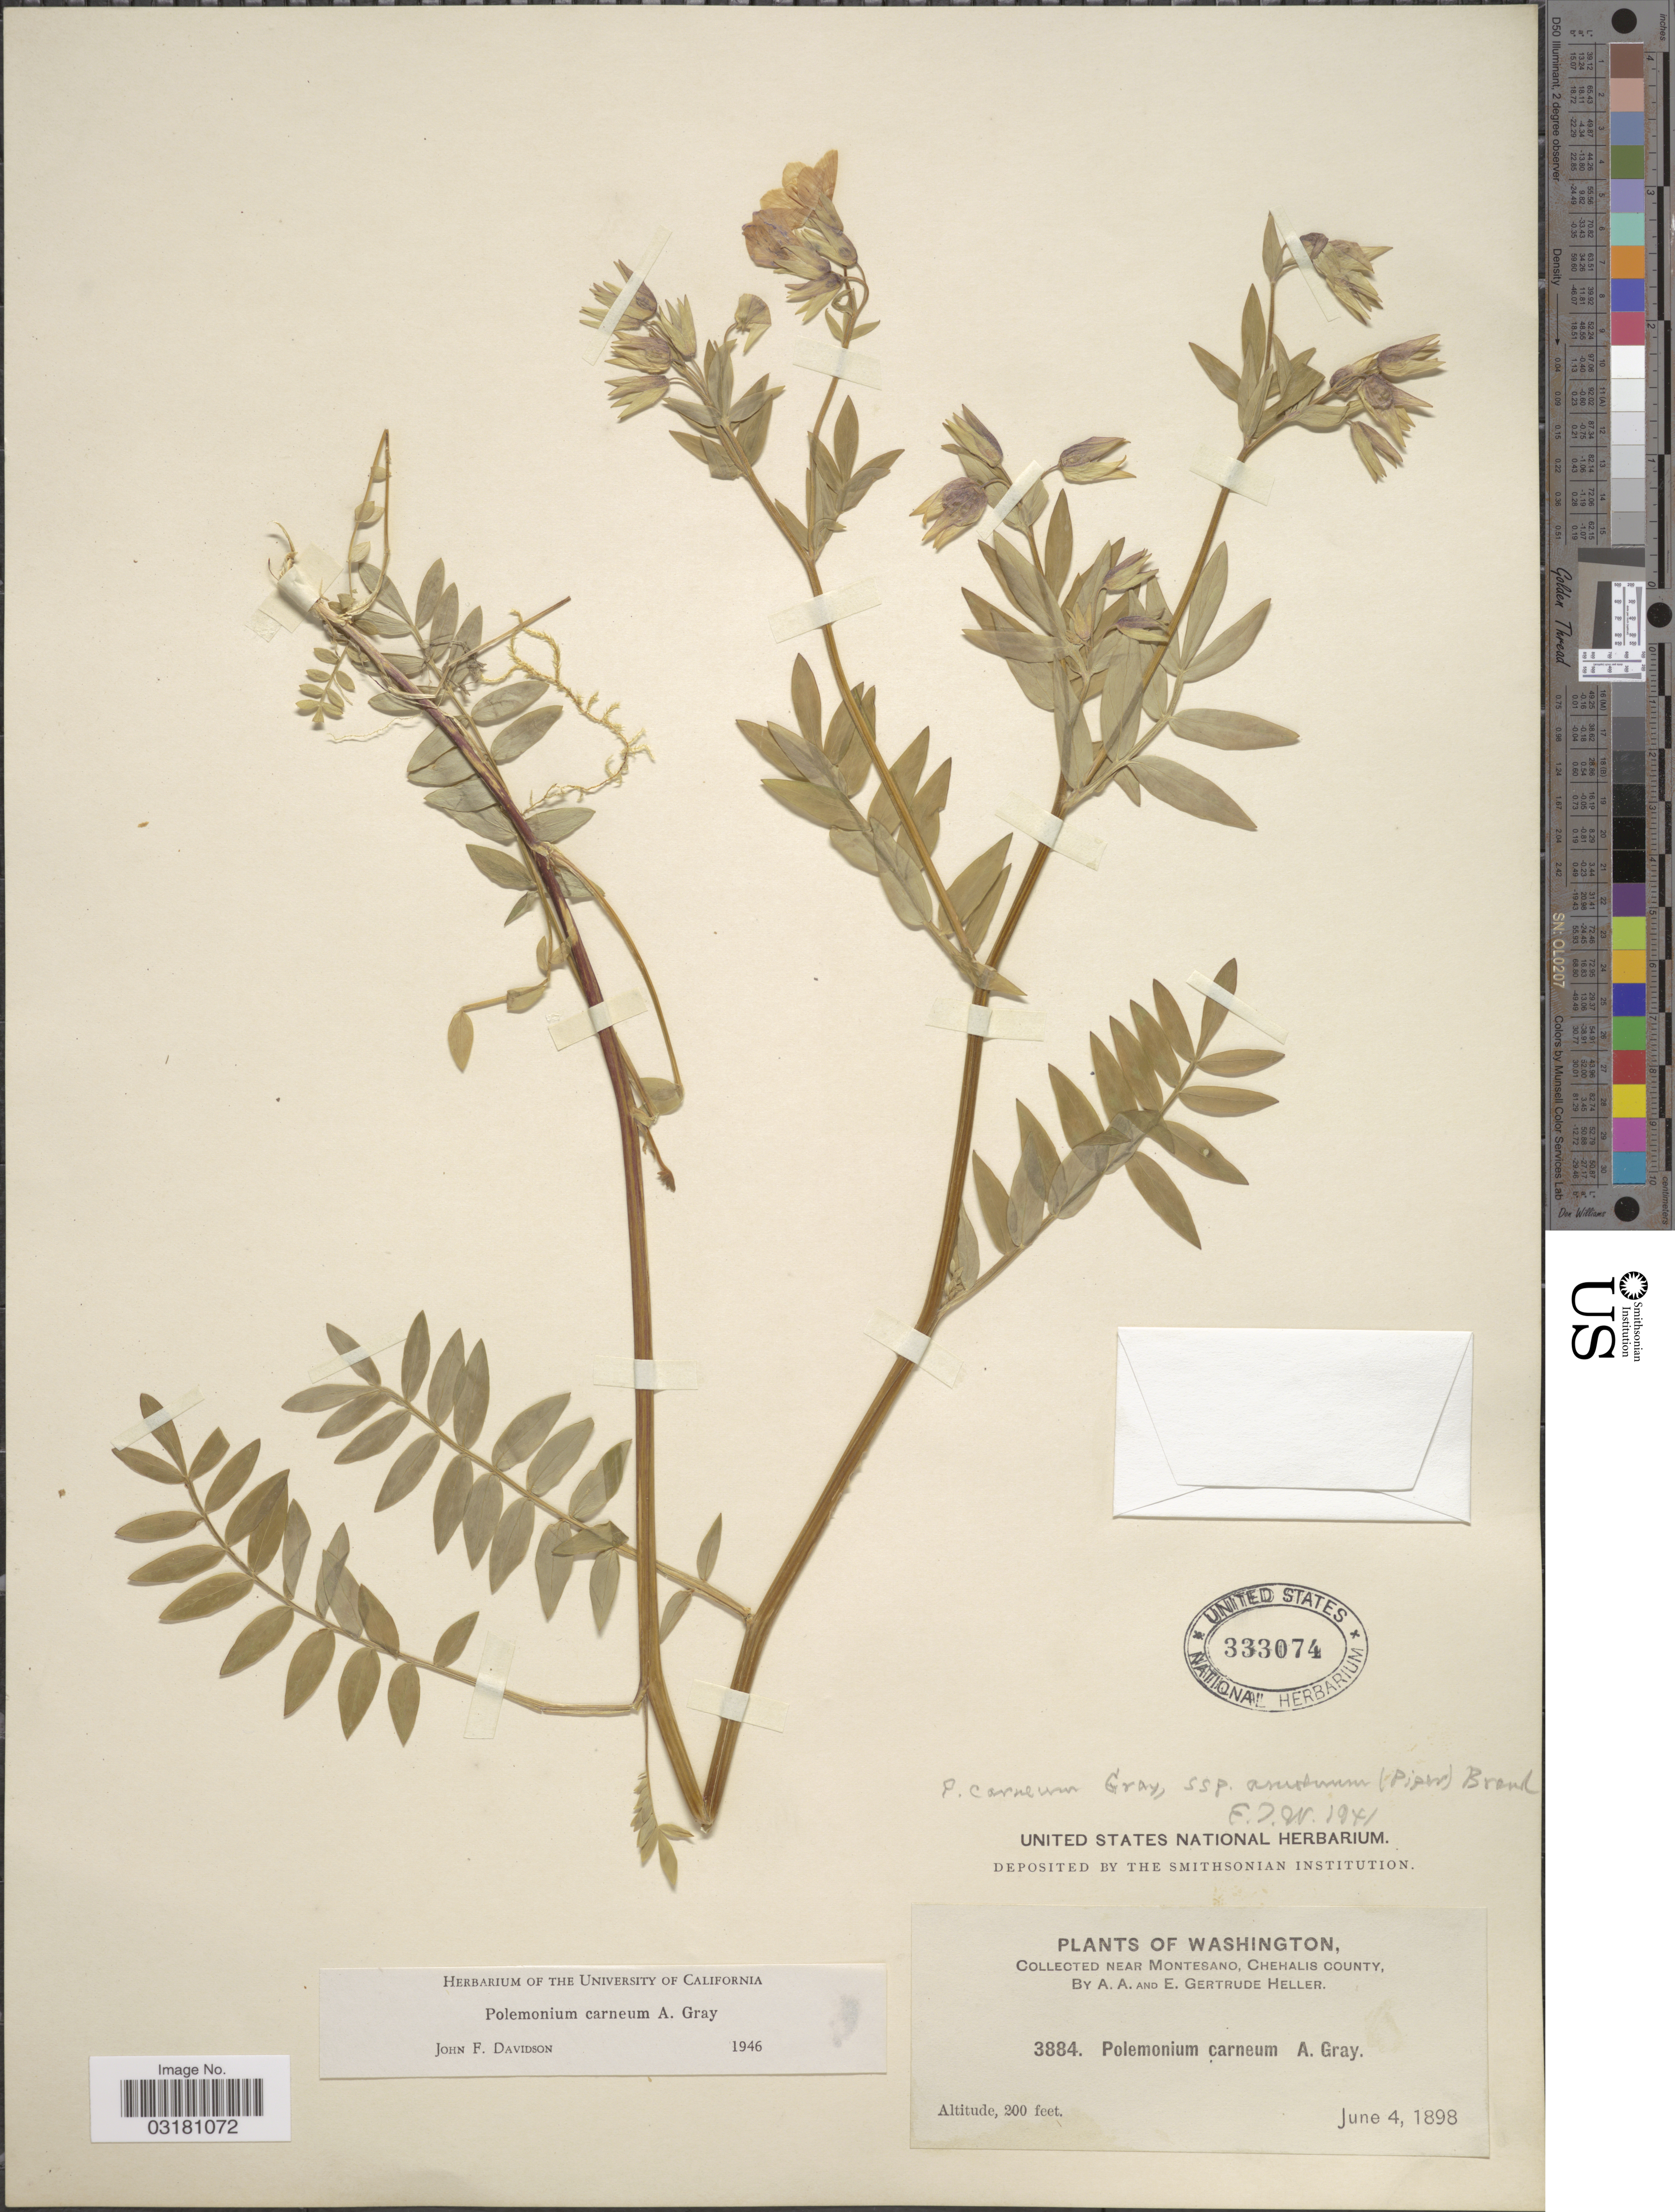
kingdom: Plantae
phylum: Tracheophyta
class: Magnoliopsida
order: Ericales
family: Polemoniaceae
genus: Polemonium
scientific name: Polemonium carneum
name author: A. Gray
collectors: A. A. Heller & E. G. Heller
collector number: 3884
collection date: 1898-06-04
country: United States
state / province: Washington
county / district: Grays Harbor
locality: Near Montesano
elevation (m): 61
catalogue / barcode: US 333074